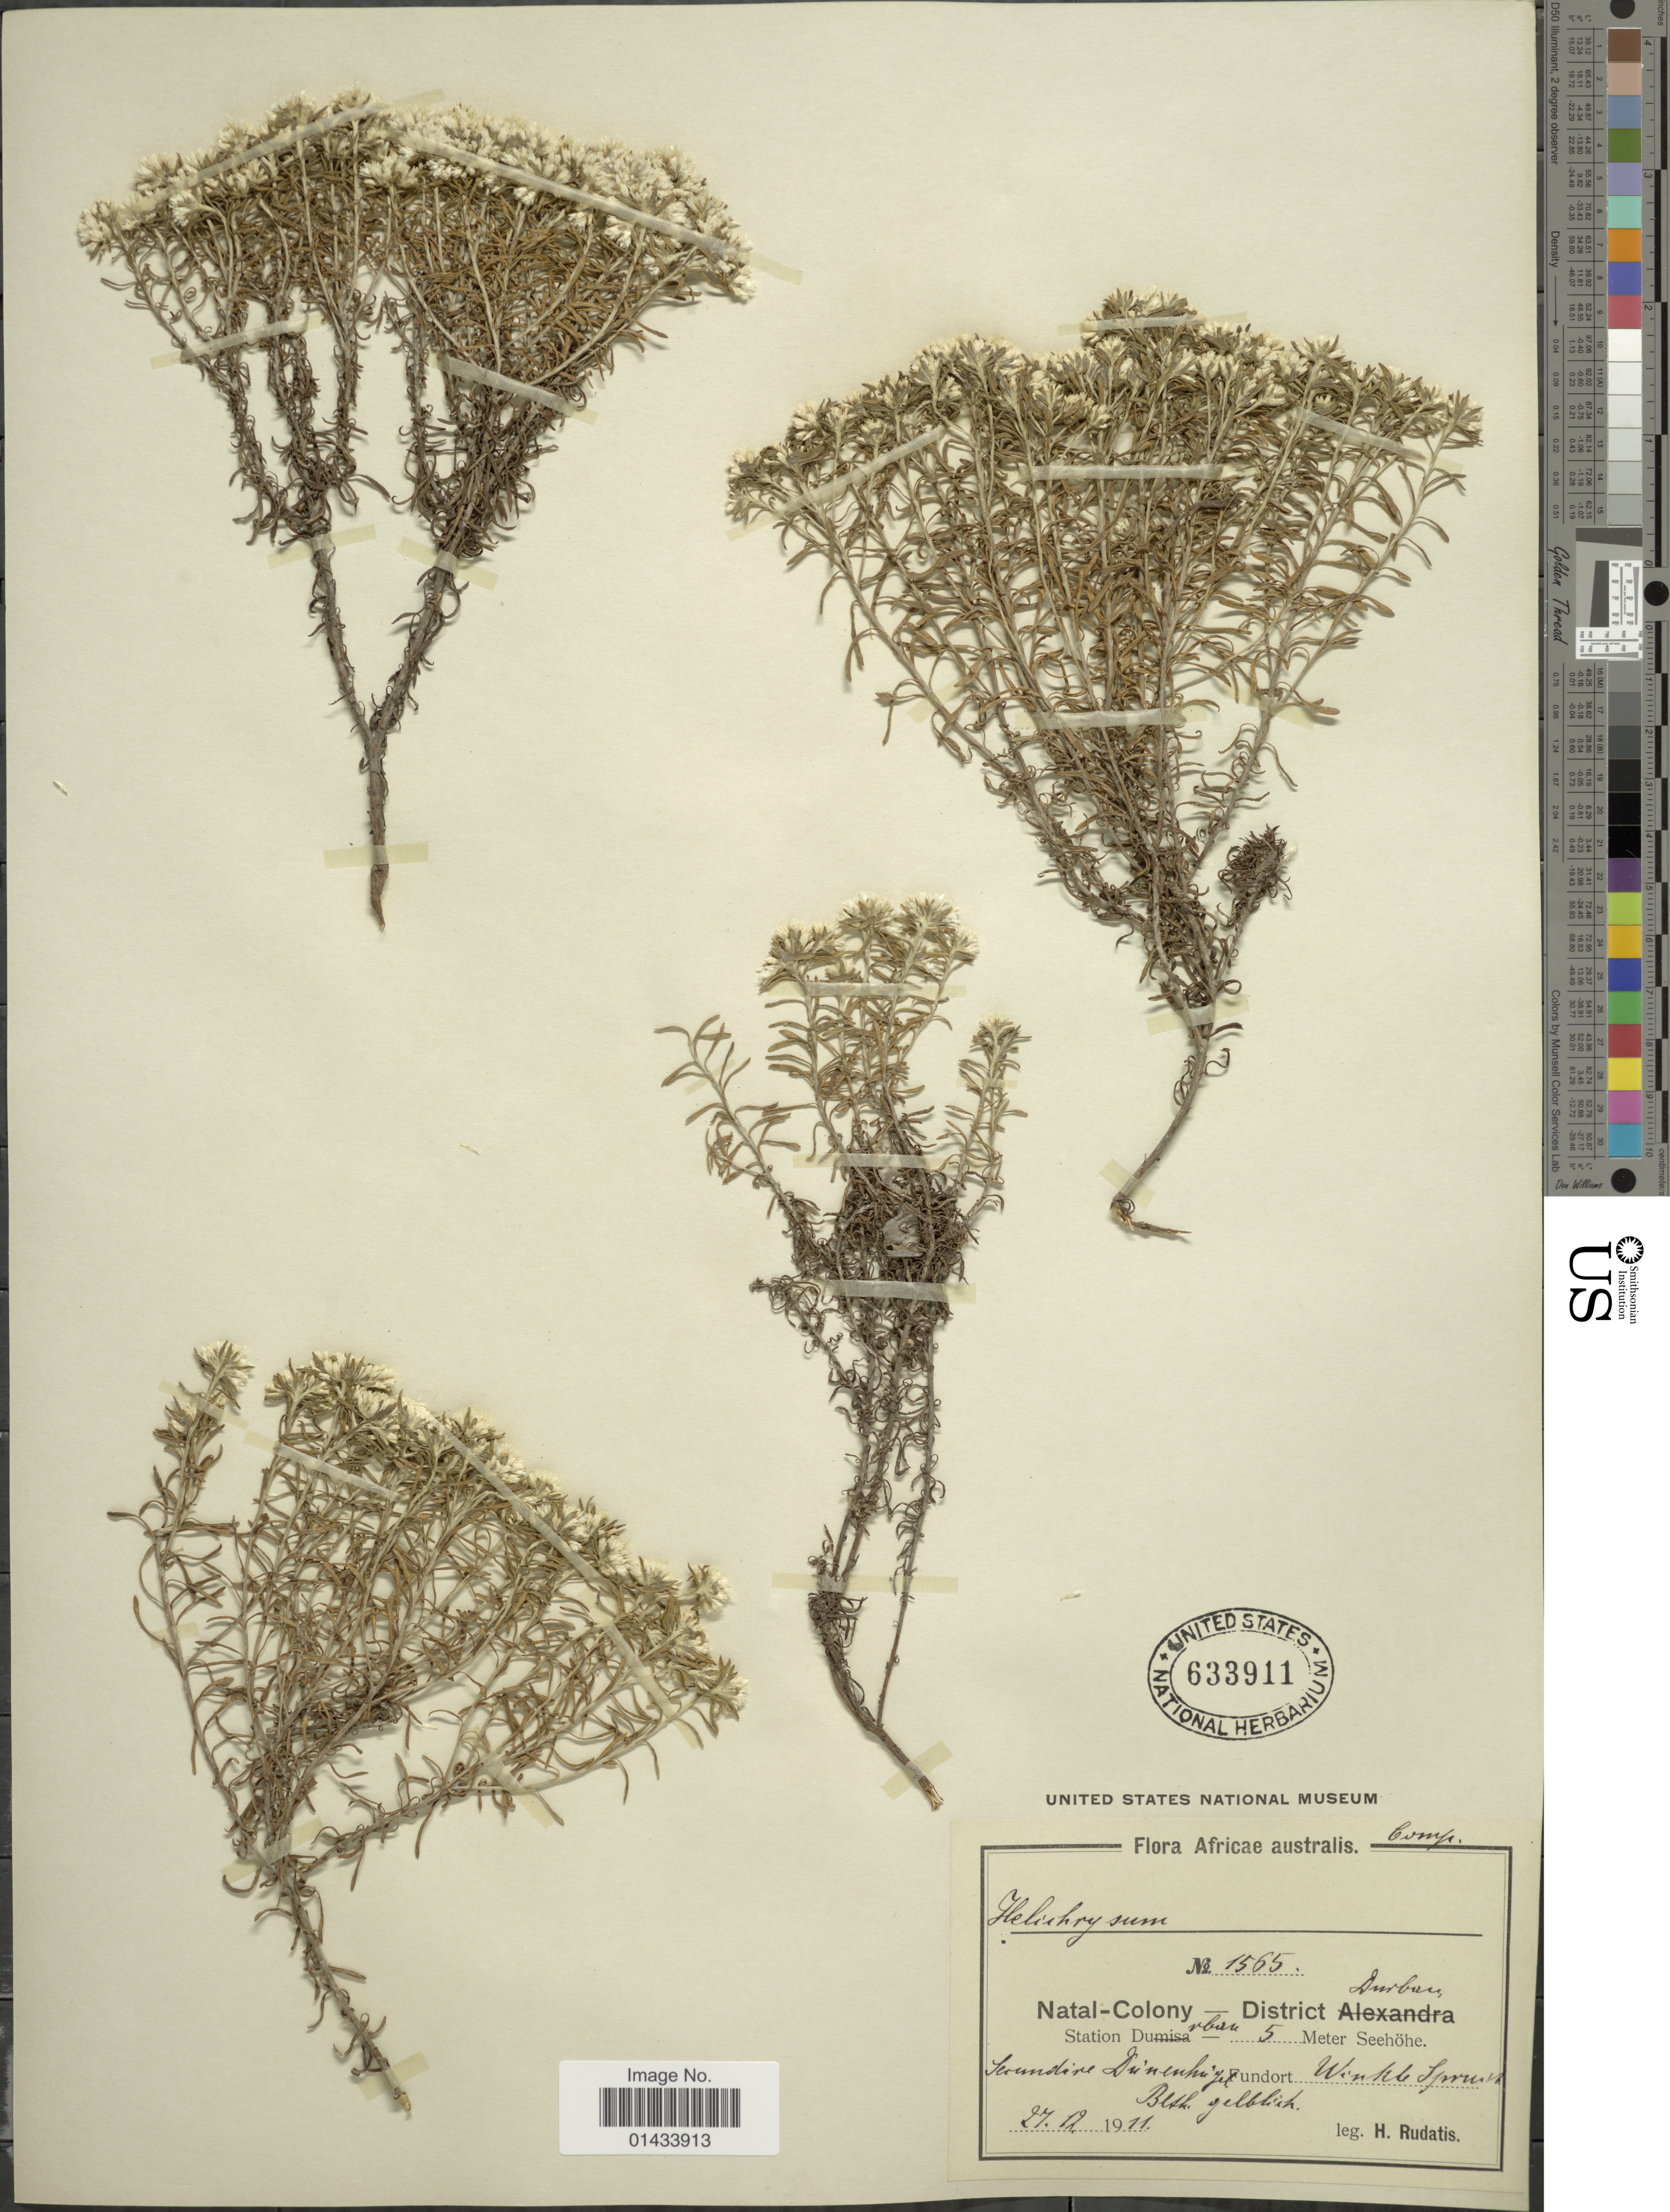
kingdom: Plantae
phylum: Tracheophyta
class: Magnoliopsida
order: Asterales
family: Asteraceae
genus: Helichrysum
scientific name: Helichrysum sp.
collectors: H. Rudatis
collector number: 1565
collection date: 1911-12-27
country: South Africa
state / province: KwaZulu-Natal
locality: Africae Australis, Natal-Colony, District Durban, Station Durban, Fundort Winkle Spruit.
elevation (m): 5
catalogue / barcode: US 633911